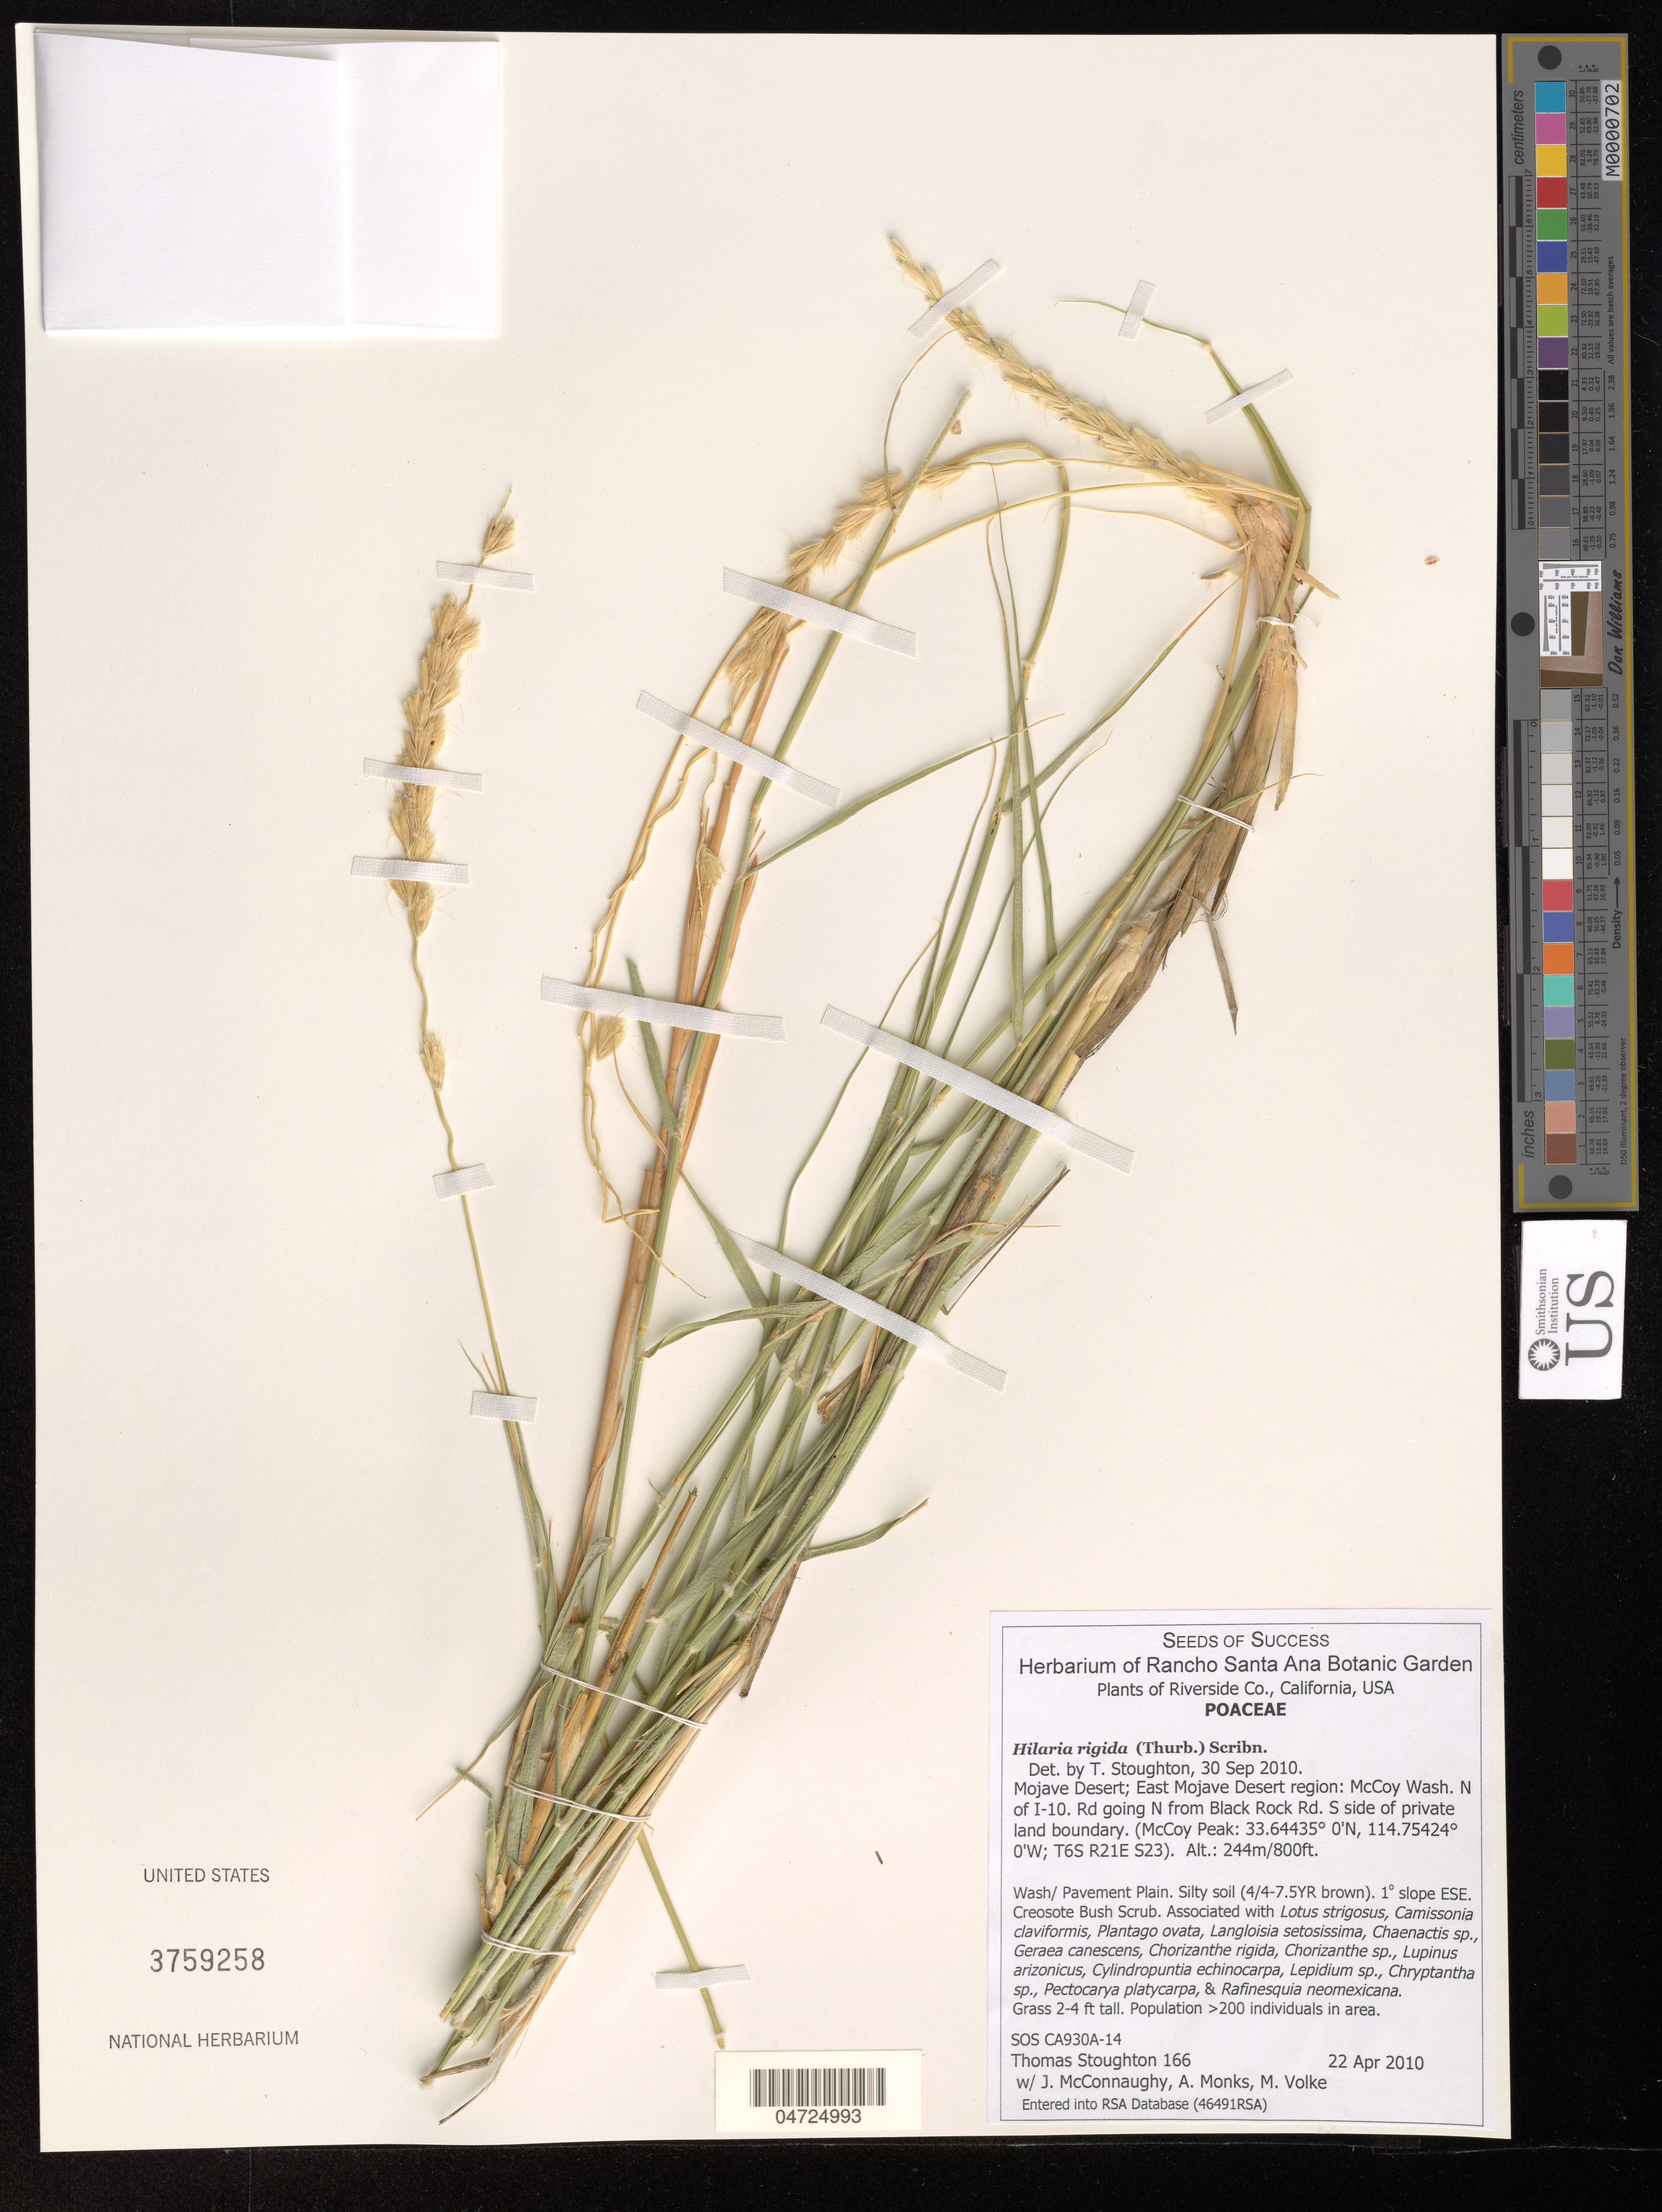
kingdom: Plantae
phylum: Tracheophyta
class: Liliopsida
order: Poales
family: Poaceae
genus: Hilaria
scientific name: Hilaria rigida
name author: (Thurb.) Benth. ex Scribn.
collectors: T. Stoughton, J. McConnaughy & A. Monks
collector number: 166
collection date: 2010-04-22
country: United States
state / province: California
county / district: Riverside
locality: Riverside Co. Mojave Desert; East Mojave Desert region: McCoy Wash. N of I-10. Rd going N from Black Rock Rd. S side of private land boundary. (McCoy Peak; T6S R21E S23).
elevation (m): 244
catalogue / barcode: US 3759258